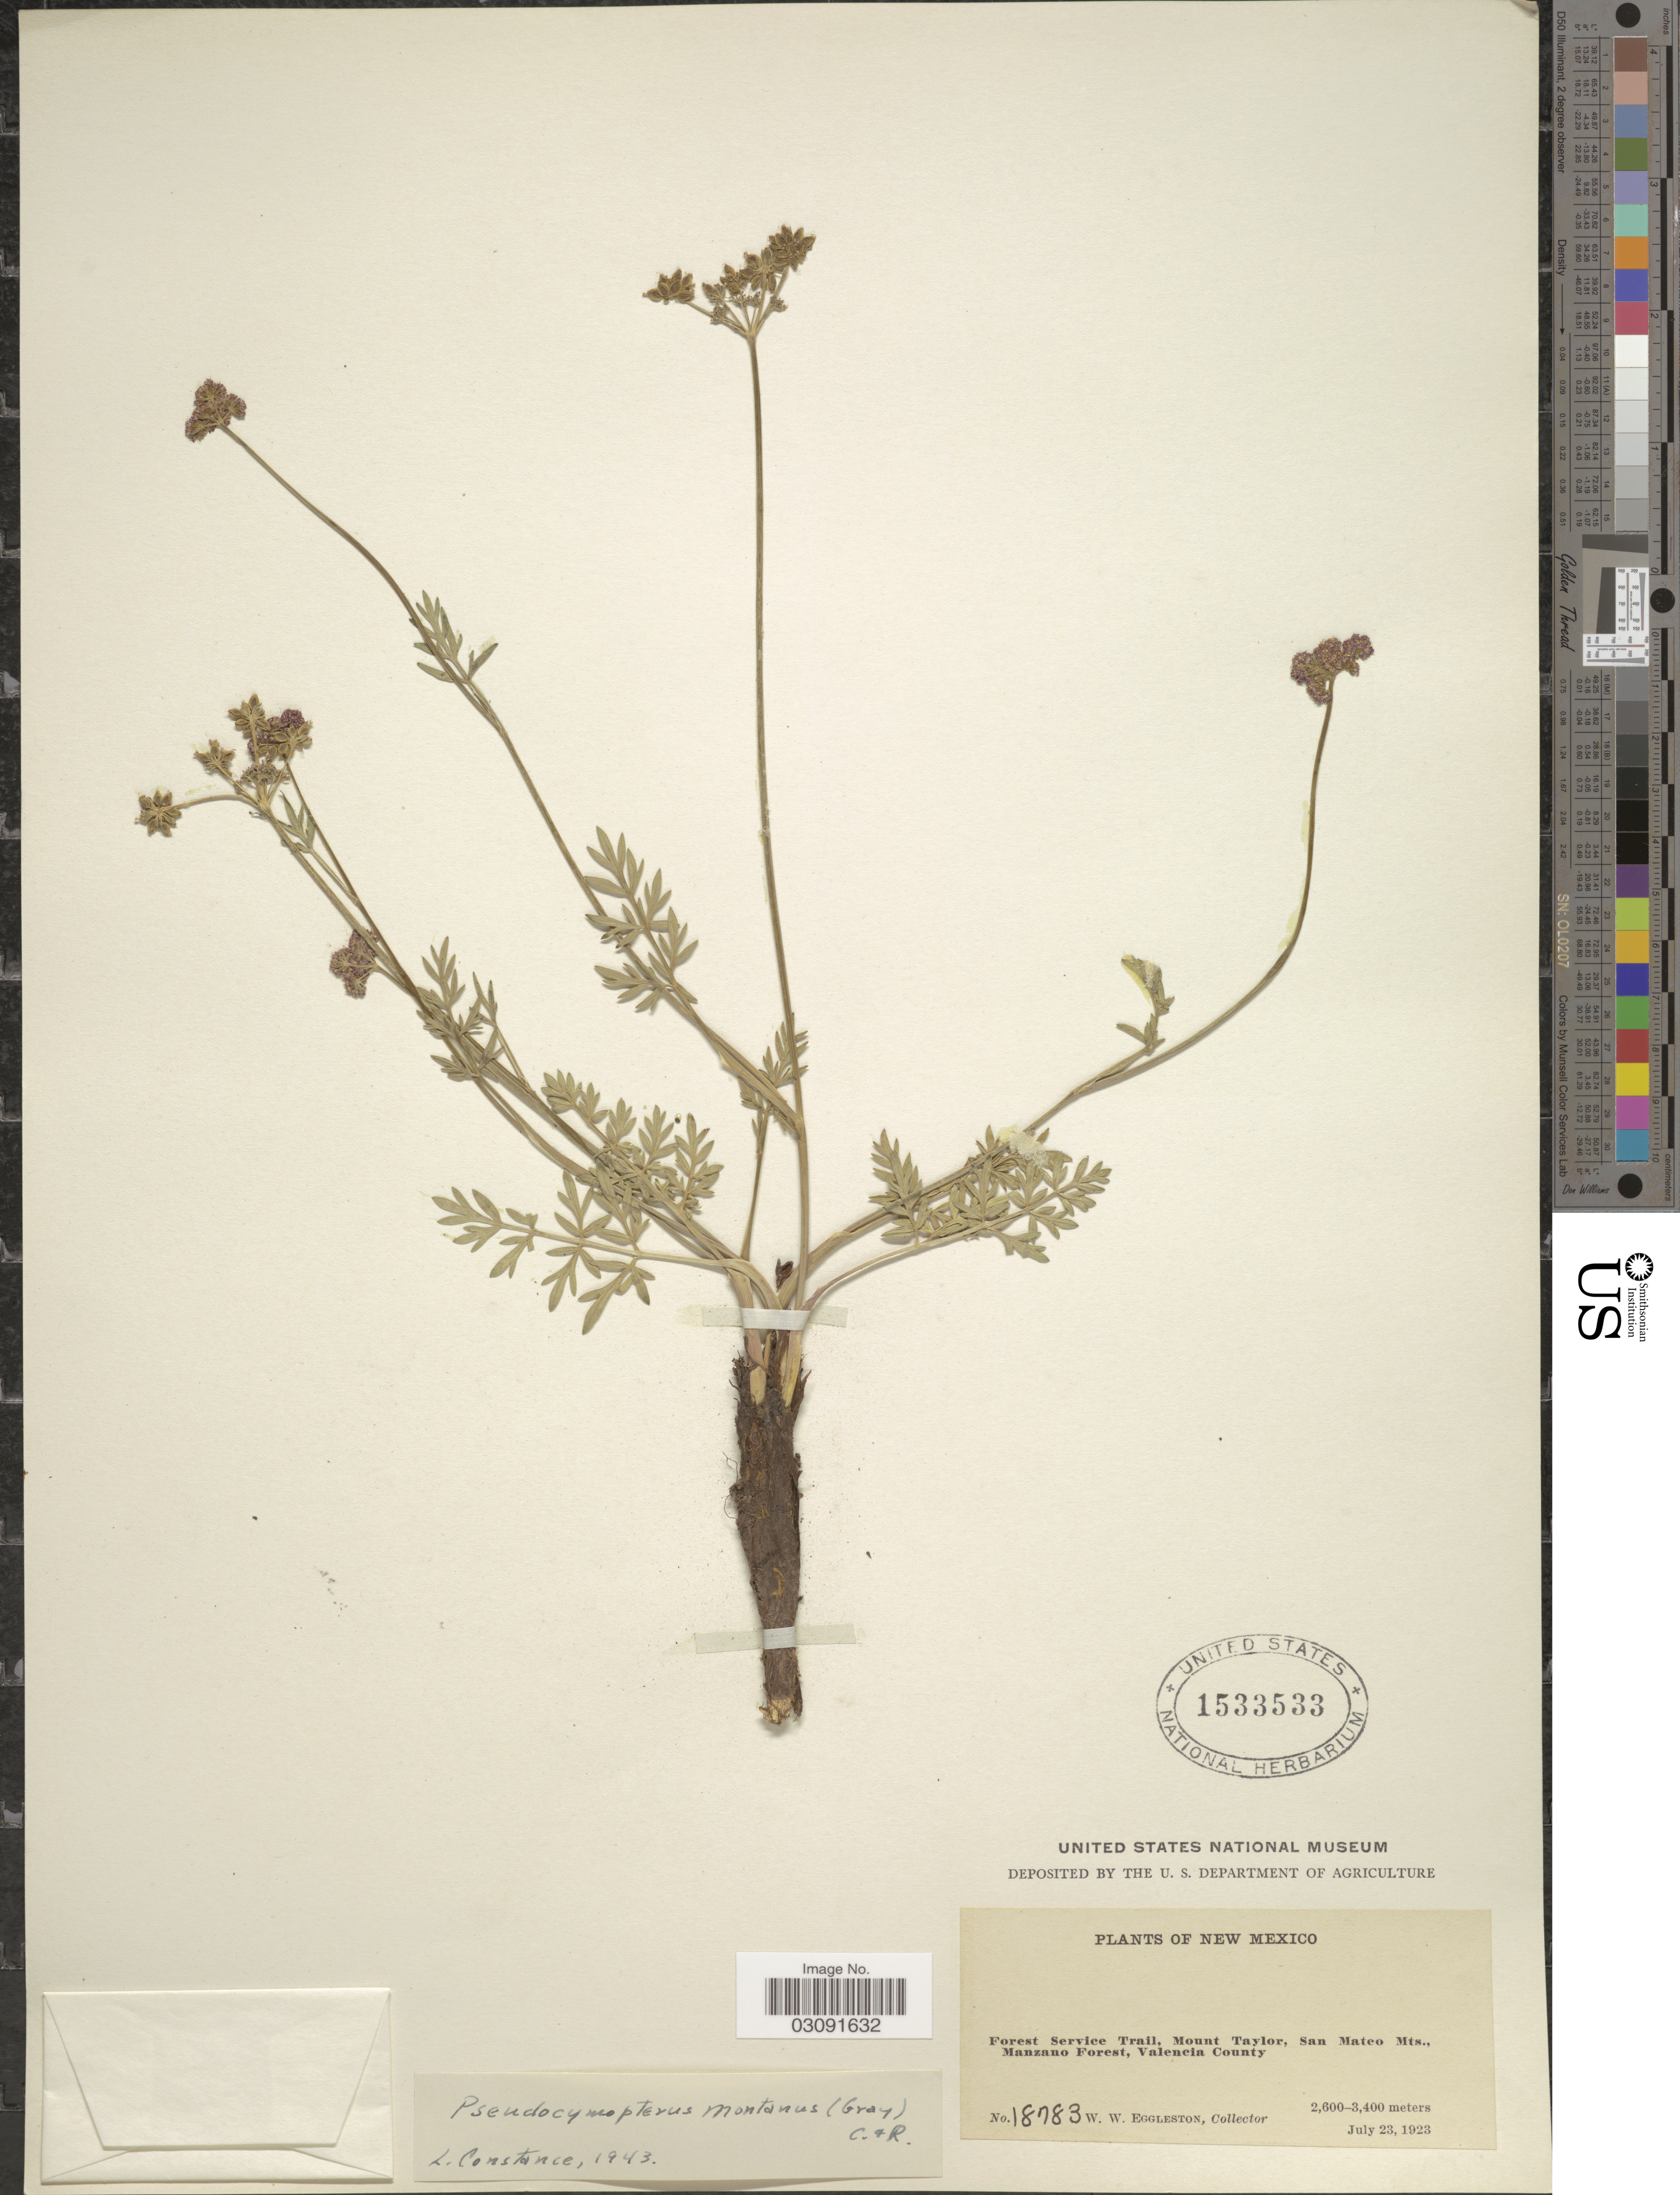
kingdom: Plantae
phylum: Tracheophyta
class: Magnoliopsida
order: Apiales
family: Apiaceae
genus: Pseudocymopterus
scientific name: Pseudocymopterus montanus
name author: (A. Gray) J.M. Coult. & Rose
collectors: W. W. Eggleston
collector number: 18783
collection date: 1923-07-23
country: United States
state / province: New Mexico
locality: Forest Service Trail, Mount Taylor, San Mateo Mts., Manzano Forest, Valencia County.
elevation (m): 2600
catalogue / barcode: US 1533533